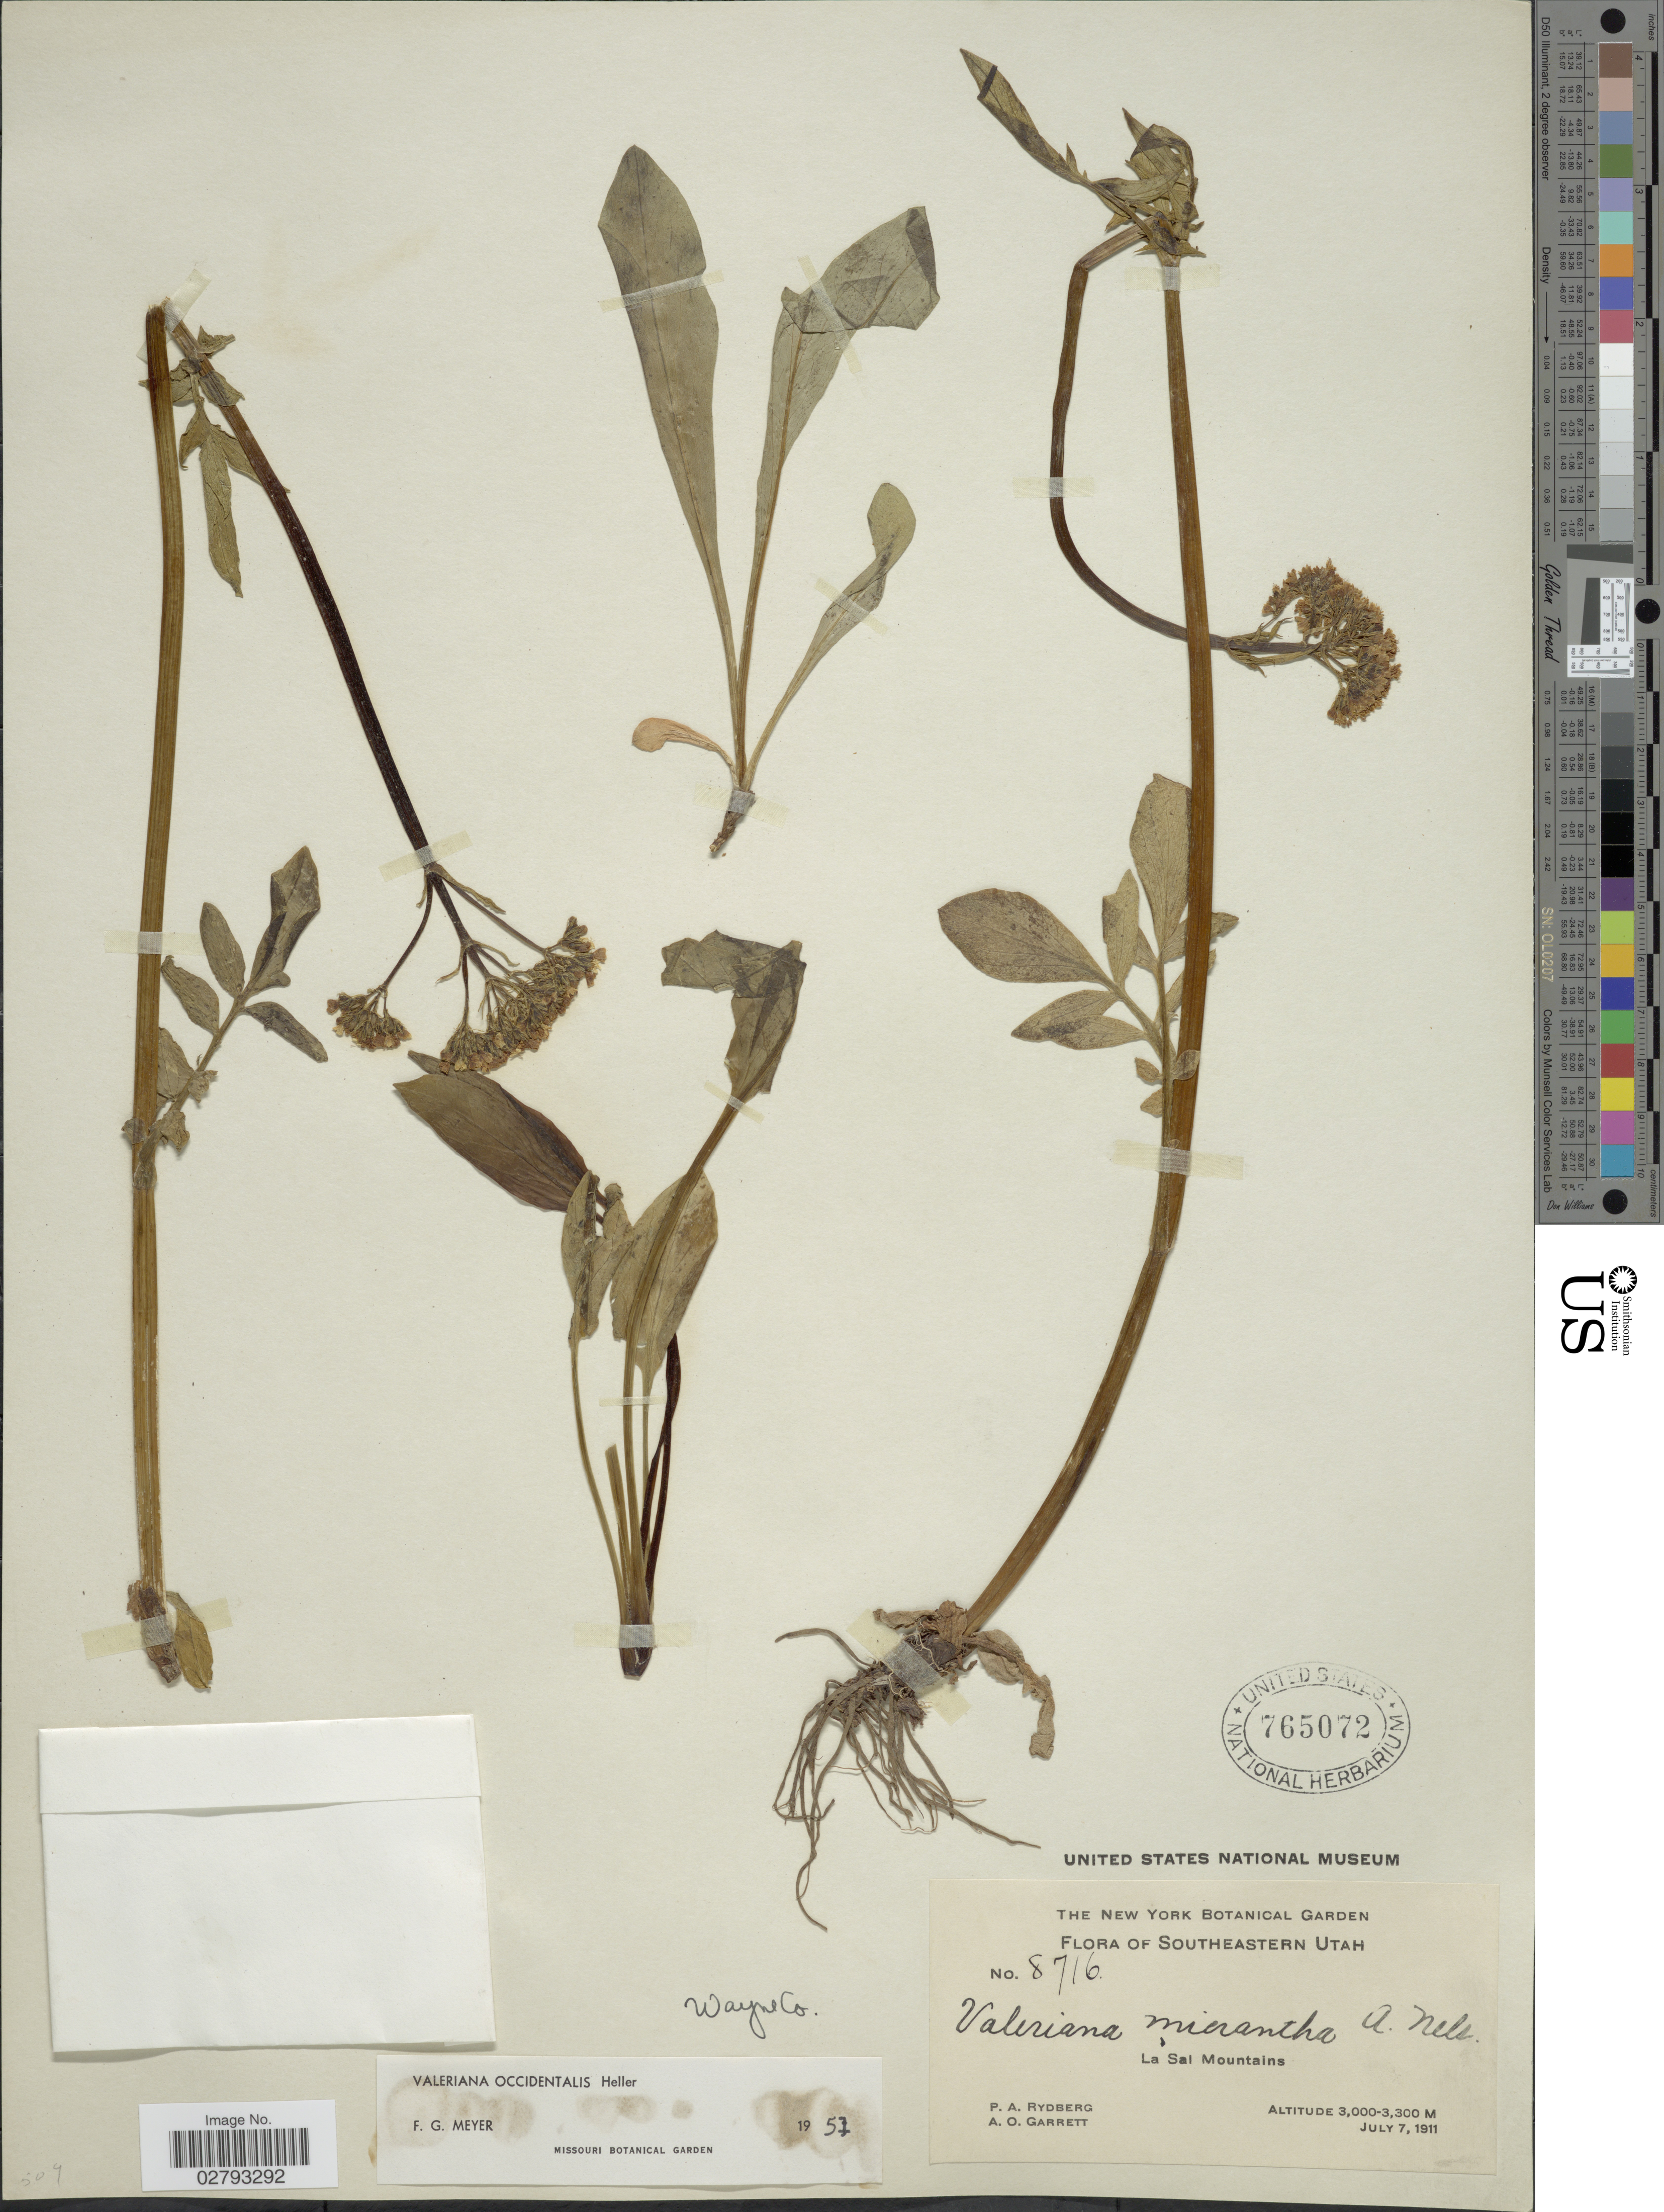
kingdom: Plantae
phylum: Tracheophyta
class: Magnoliopsida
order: Dipsacales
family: Caprifoliaceae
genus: Valeriana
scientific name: Valeriana occidentalis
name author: A. Heller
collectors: P. A. Rydberg & A. O. Garrett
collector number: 8716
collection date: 1911-07-07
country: United States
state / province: Utah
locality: Southeastern Utah, La Sal Mountains.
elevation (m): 3000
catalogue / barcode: US 765072